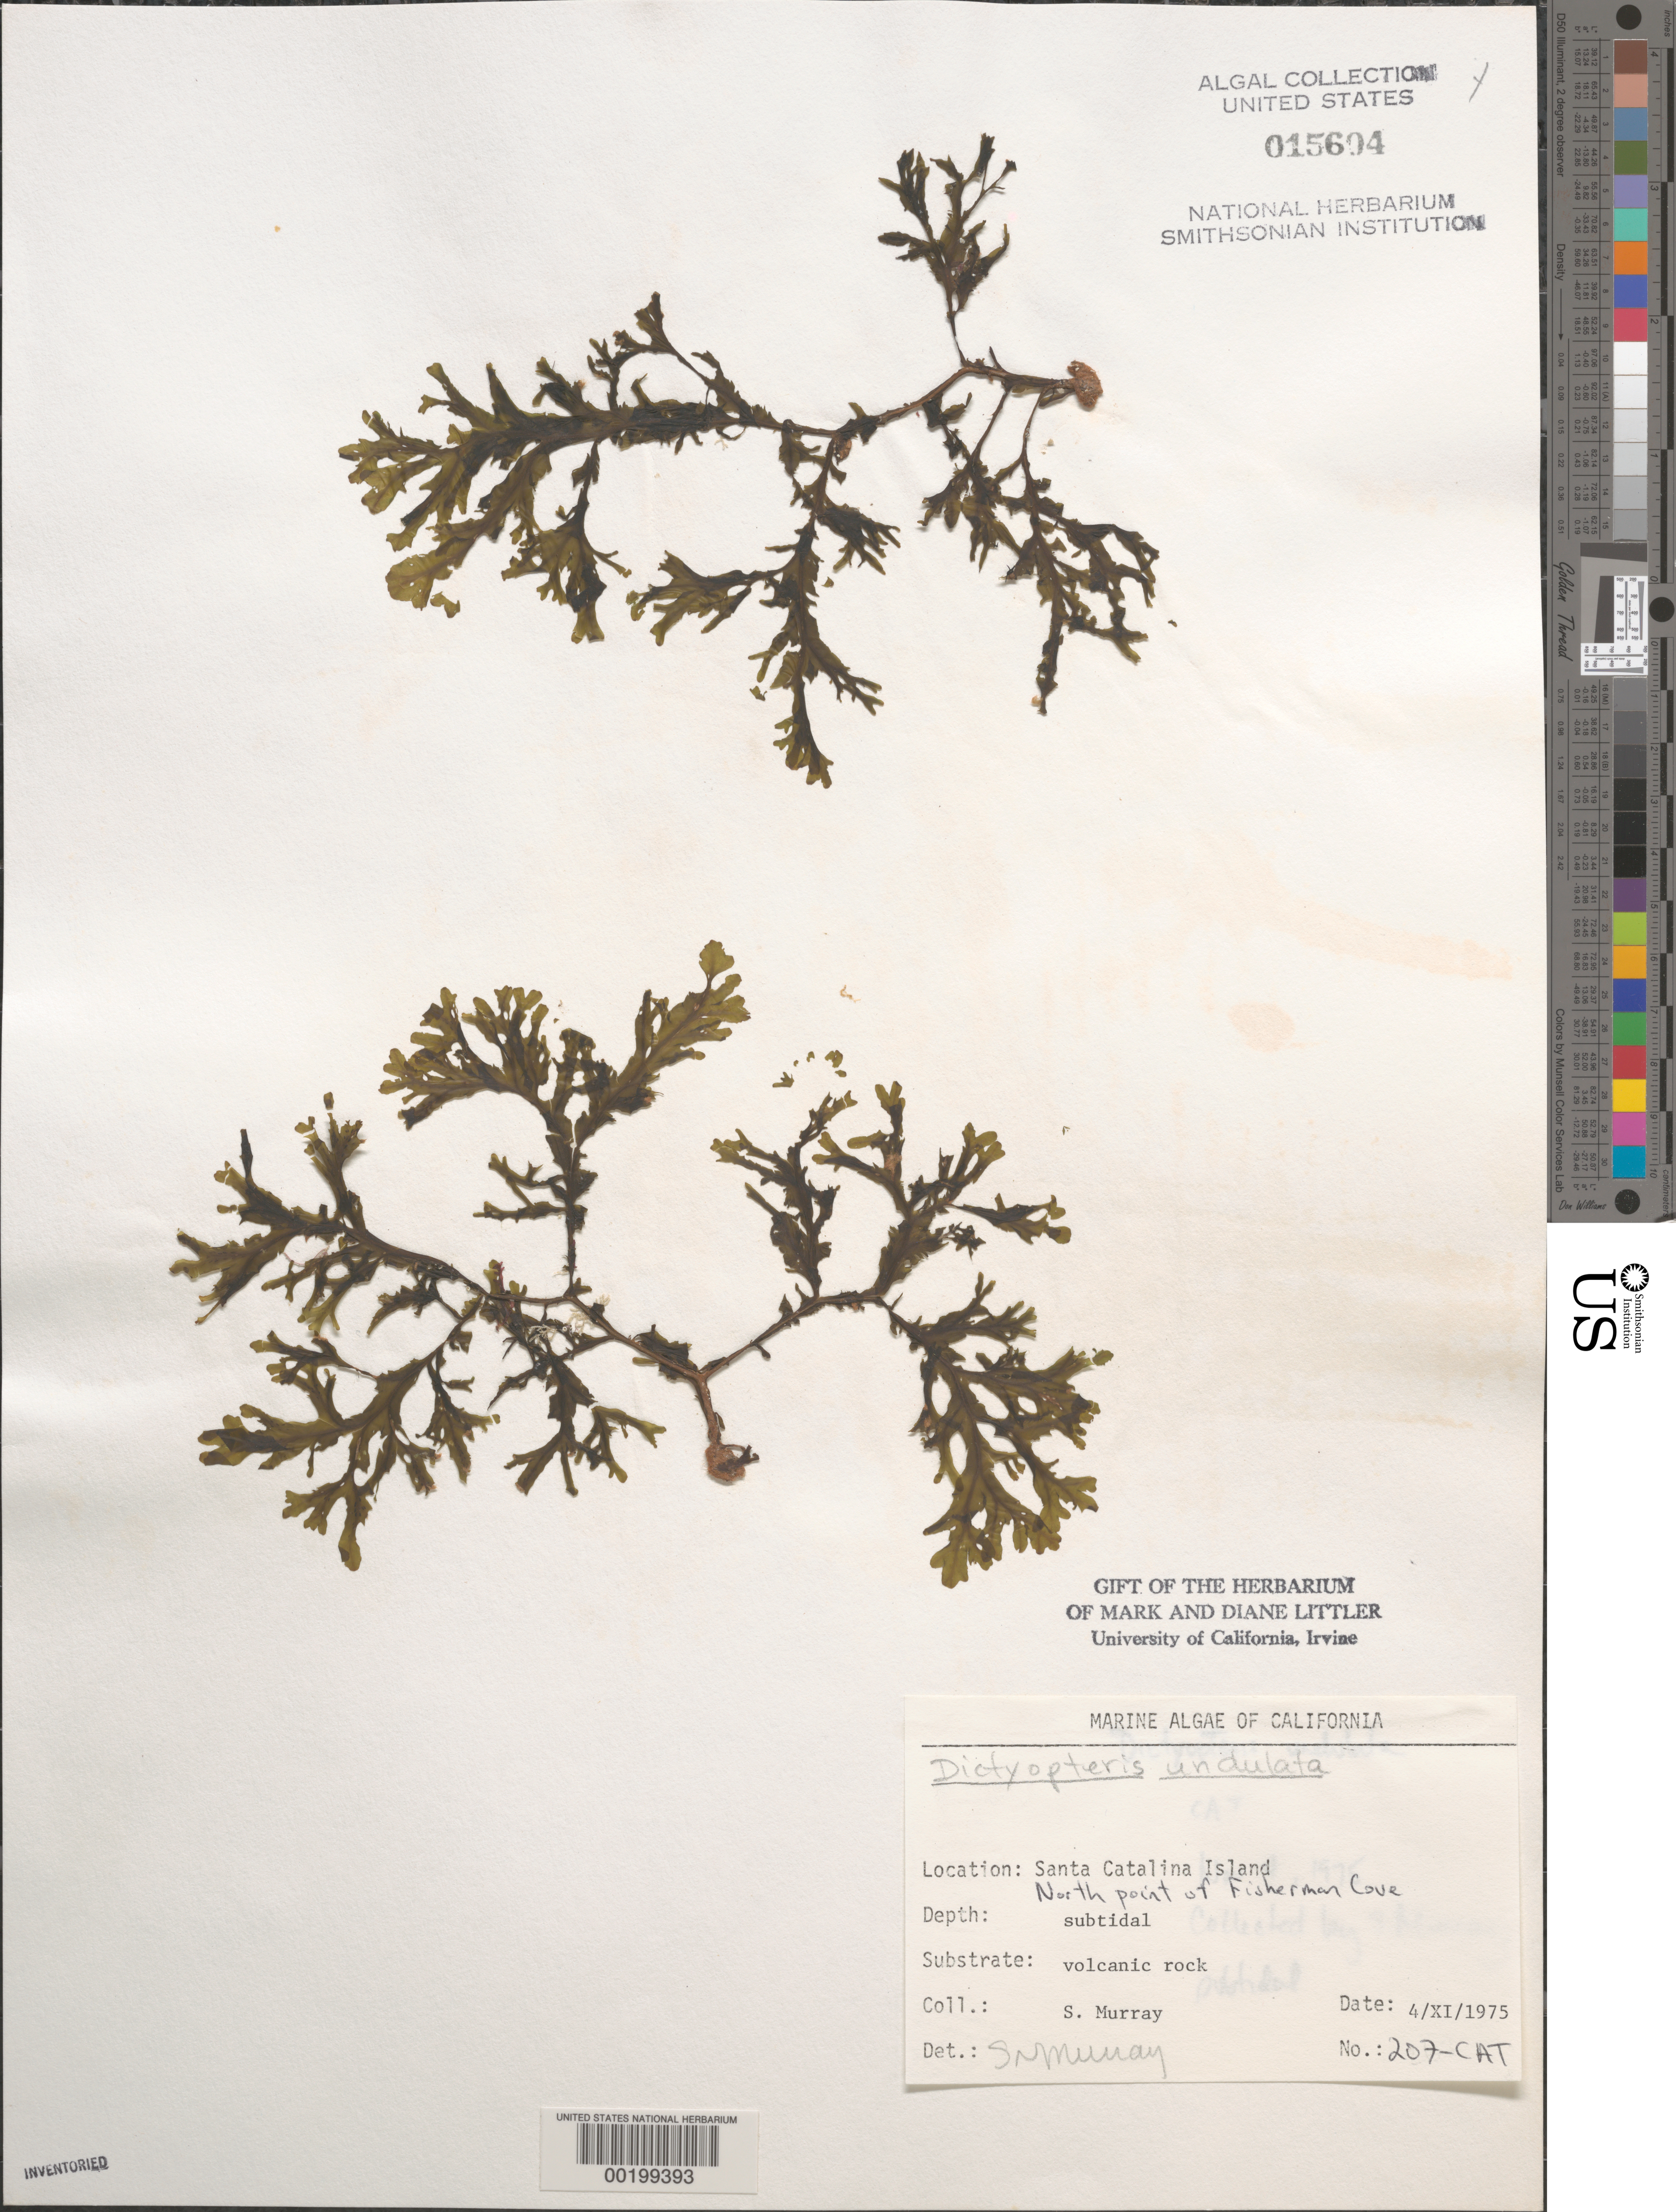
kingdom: Chromista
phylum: Ochrophyta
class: Phaeophyceae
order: Dictyotales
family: Dictyotaceae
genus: Dictyopteris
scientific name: Dictyopteris undulata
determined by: Murray, S. N.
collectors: S. N. Murray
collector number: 207-cat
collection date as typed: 04 Nov 1975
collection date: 1975-11-04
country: United States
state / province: California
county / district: Los Angeles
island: Santa Catalina Island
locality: Fishermen Cove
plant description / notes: BLM-SOCALBIGHT Rocky Intertidal Survey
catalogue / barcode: US 15604